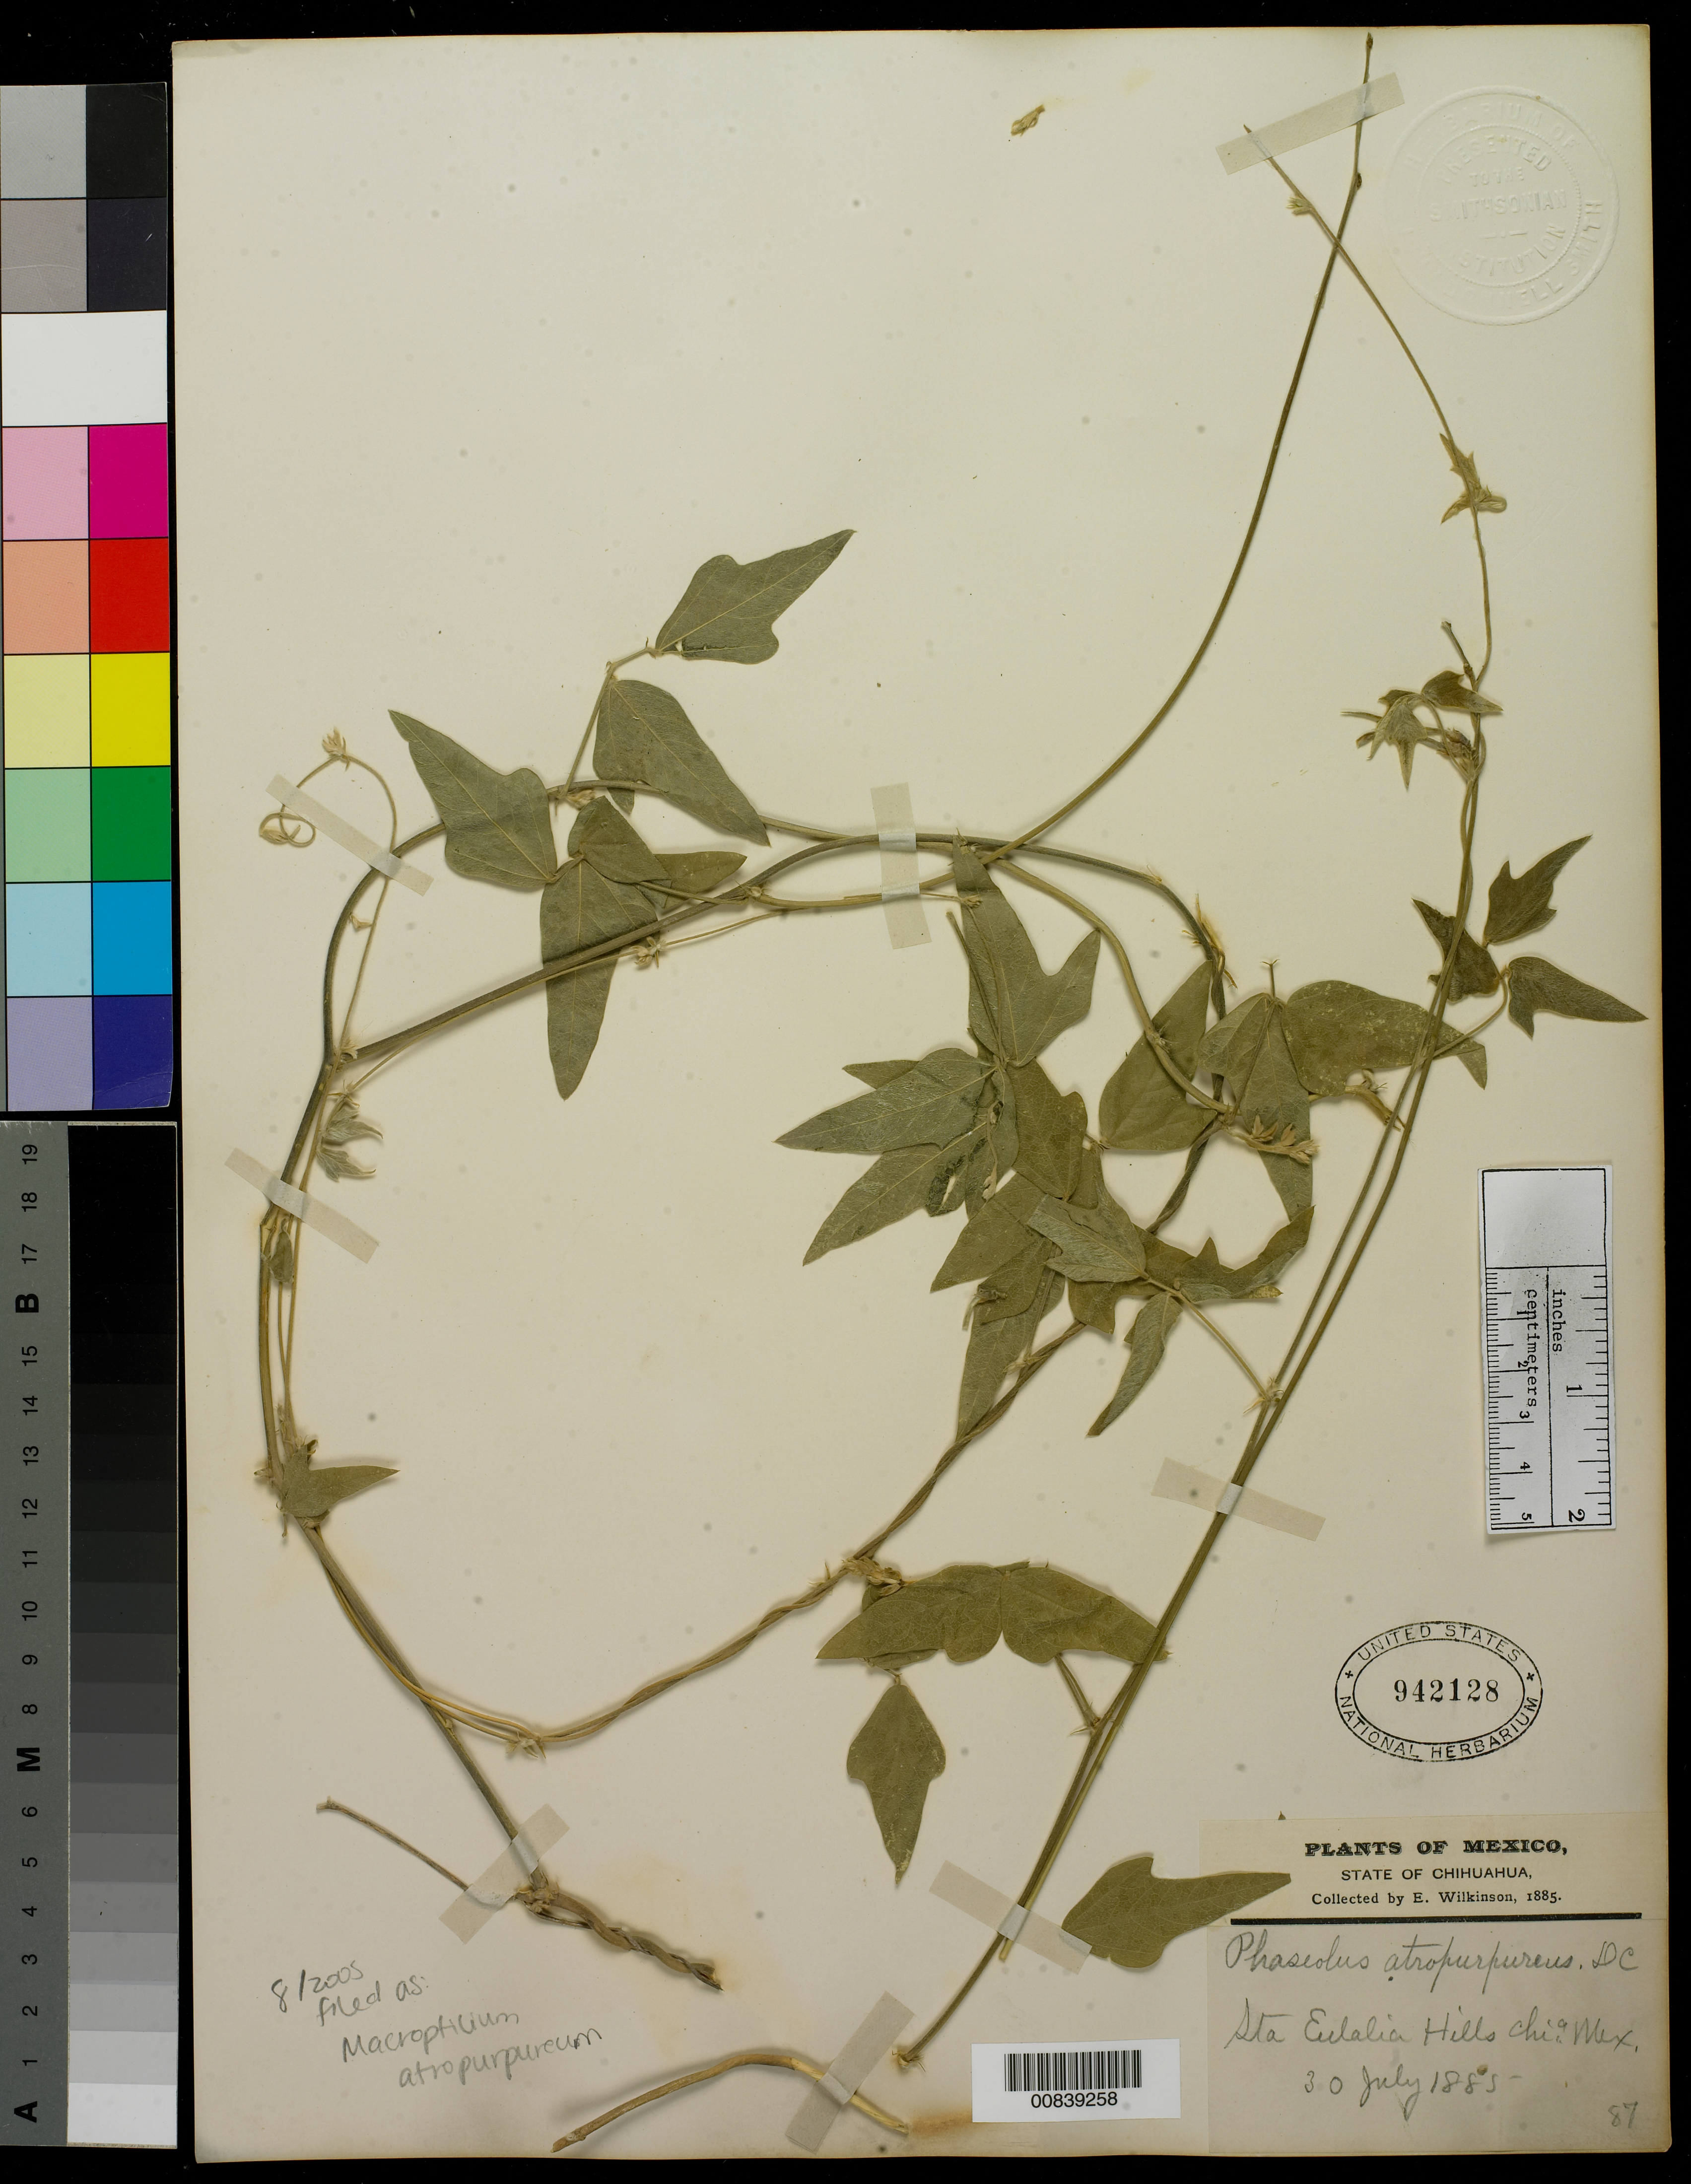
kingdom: Plantae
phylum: Tracheophyta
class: Magnoliopsida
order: Fabales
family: Fabaceae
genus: Macroptilium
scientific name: Macroptilium atropurpureum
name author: (DC.) Urb.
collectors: E. Wilkinson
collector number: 87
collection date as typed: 30 Jul 1885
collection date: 1885-07-30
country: Mexico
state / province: Chihuahua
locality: Sta. Eulalia Hills, Chihuahua.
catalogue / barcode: US 942128